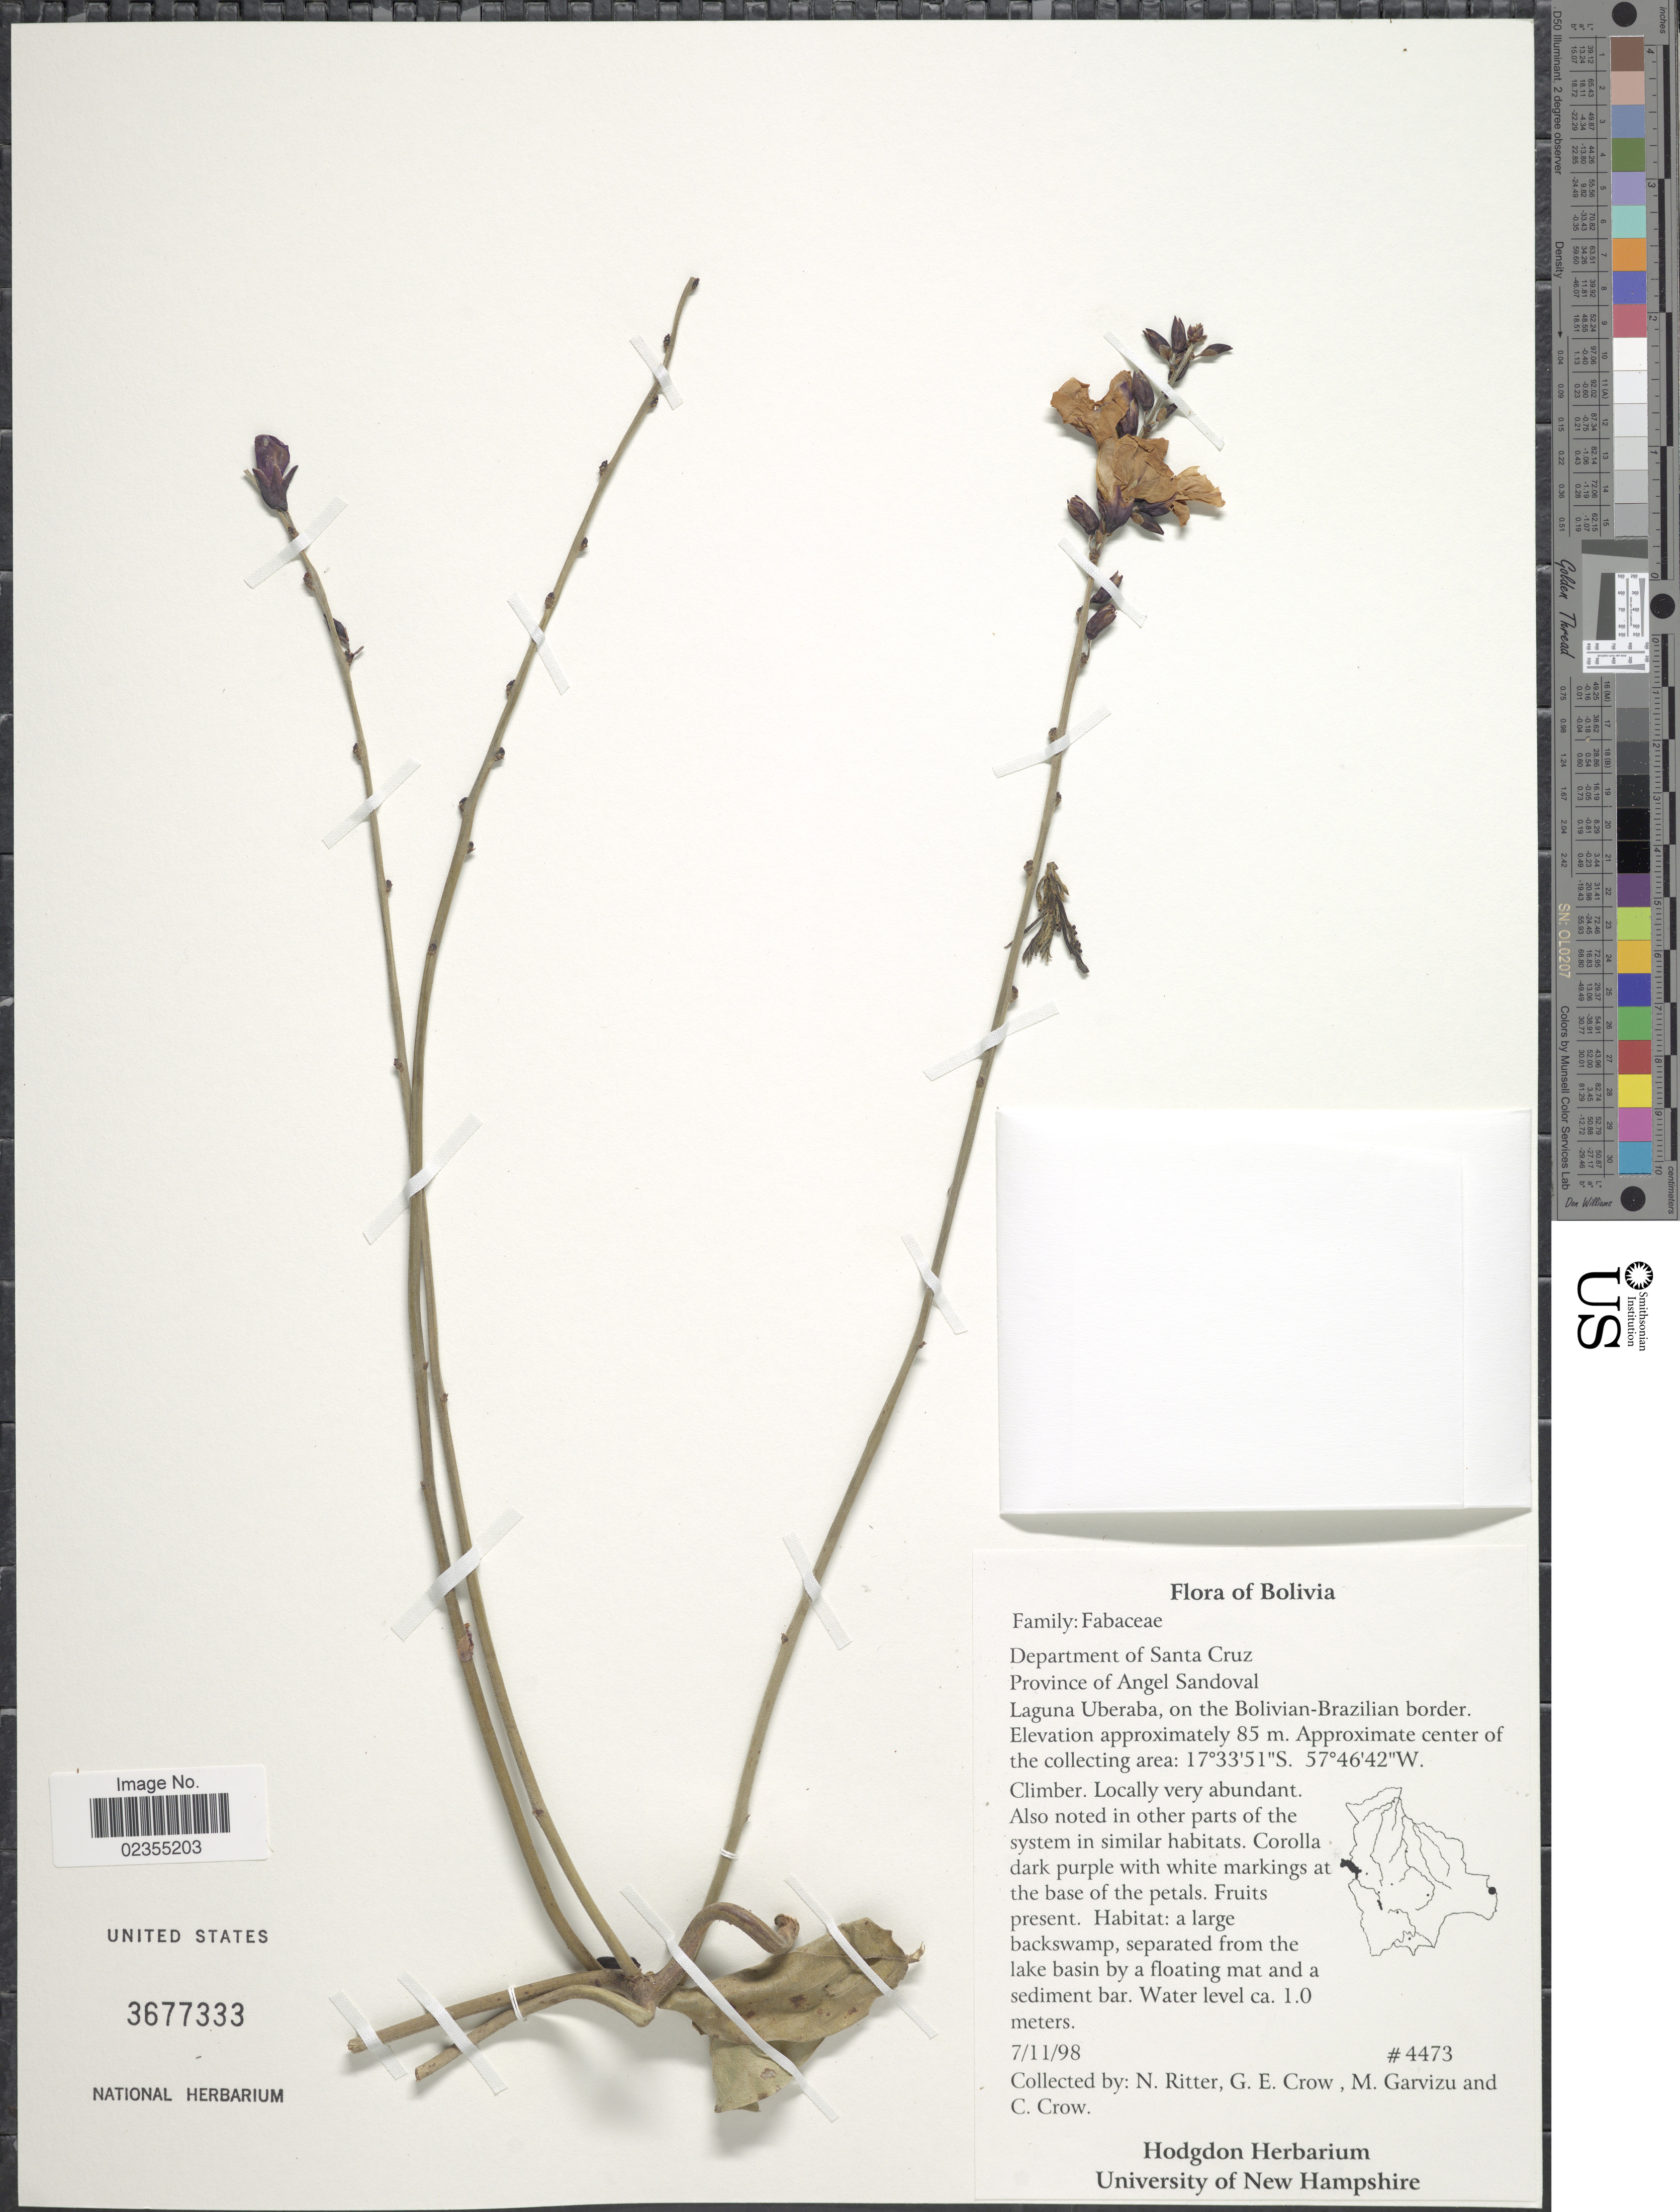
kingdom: Plantae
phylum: Tracheophyta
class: Magnoliopsida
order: Fabales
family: Fabaceae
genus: Dioclea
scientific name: Dioclea burkartii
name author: R.H. Maxwell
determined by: Mansano, V. F.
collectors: N. Ritter, G. Crow, M. Garvizu & C. Crow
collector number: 4473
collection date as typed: Transcribed d/m/y: 7/11/98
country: Bolivia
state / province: Santa Cruz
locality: Department of Santa Cruz. Province of Angel Sandoval. Laguna Uberaba, on the Bolivian-Brazilian border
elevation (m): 85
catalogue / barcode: US 3677333